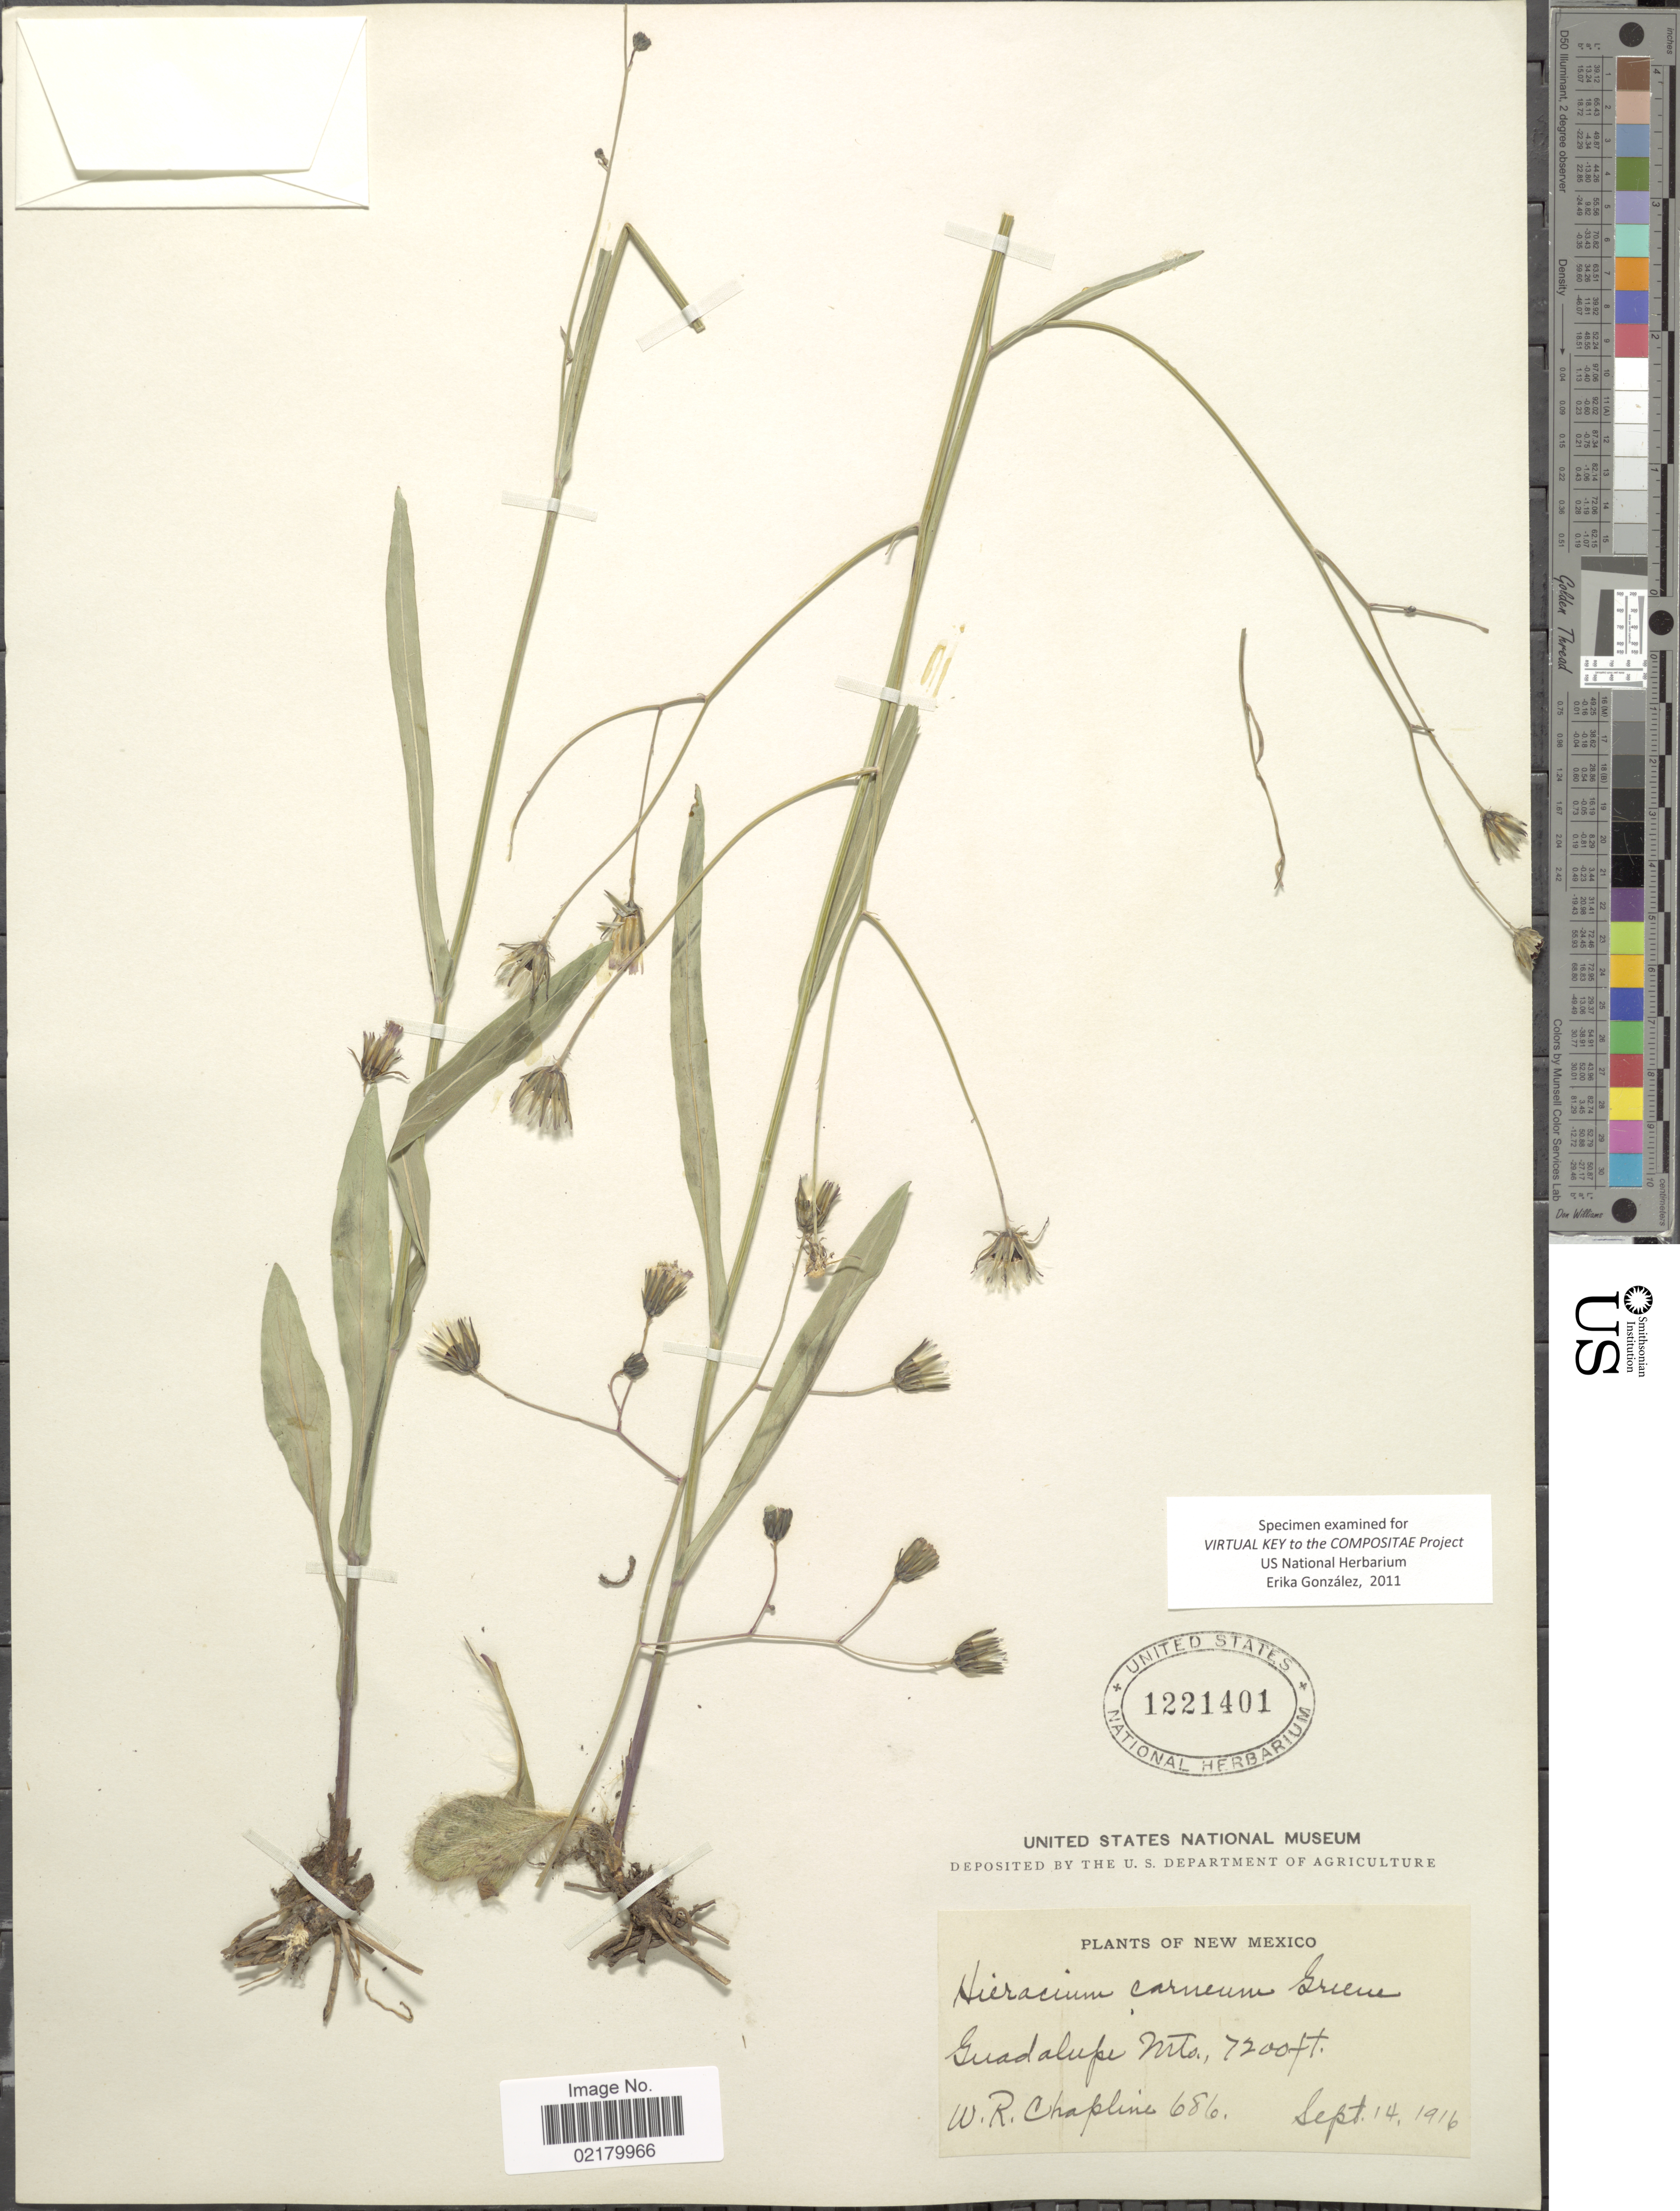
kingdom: Plantae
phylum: Tracheophyta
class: Magnoliopsida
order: Asterales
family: Asteraceae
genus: Hieracium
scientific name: Hieracium carneum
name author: Greene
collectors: W. Chapline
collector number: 686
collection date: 1916-09-14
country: United States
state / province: New Mexico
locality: Guadalupe Mts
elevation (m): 2195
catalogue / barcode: US 1221401